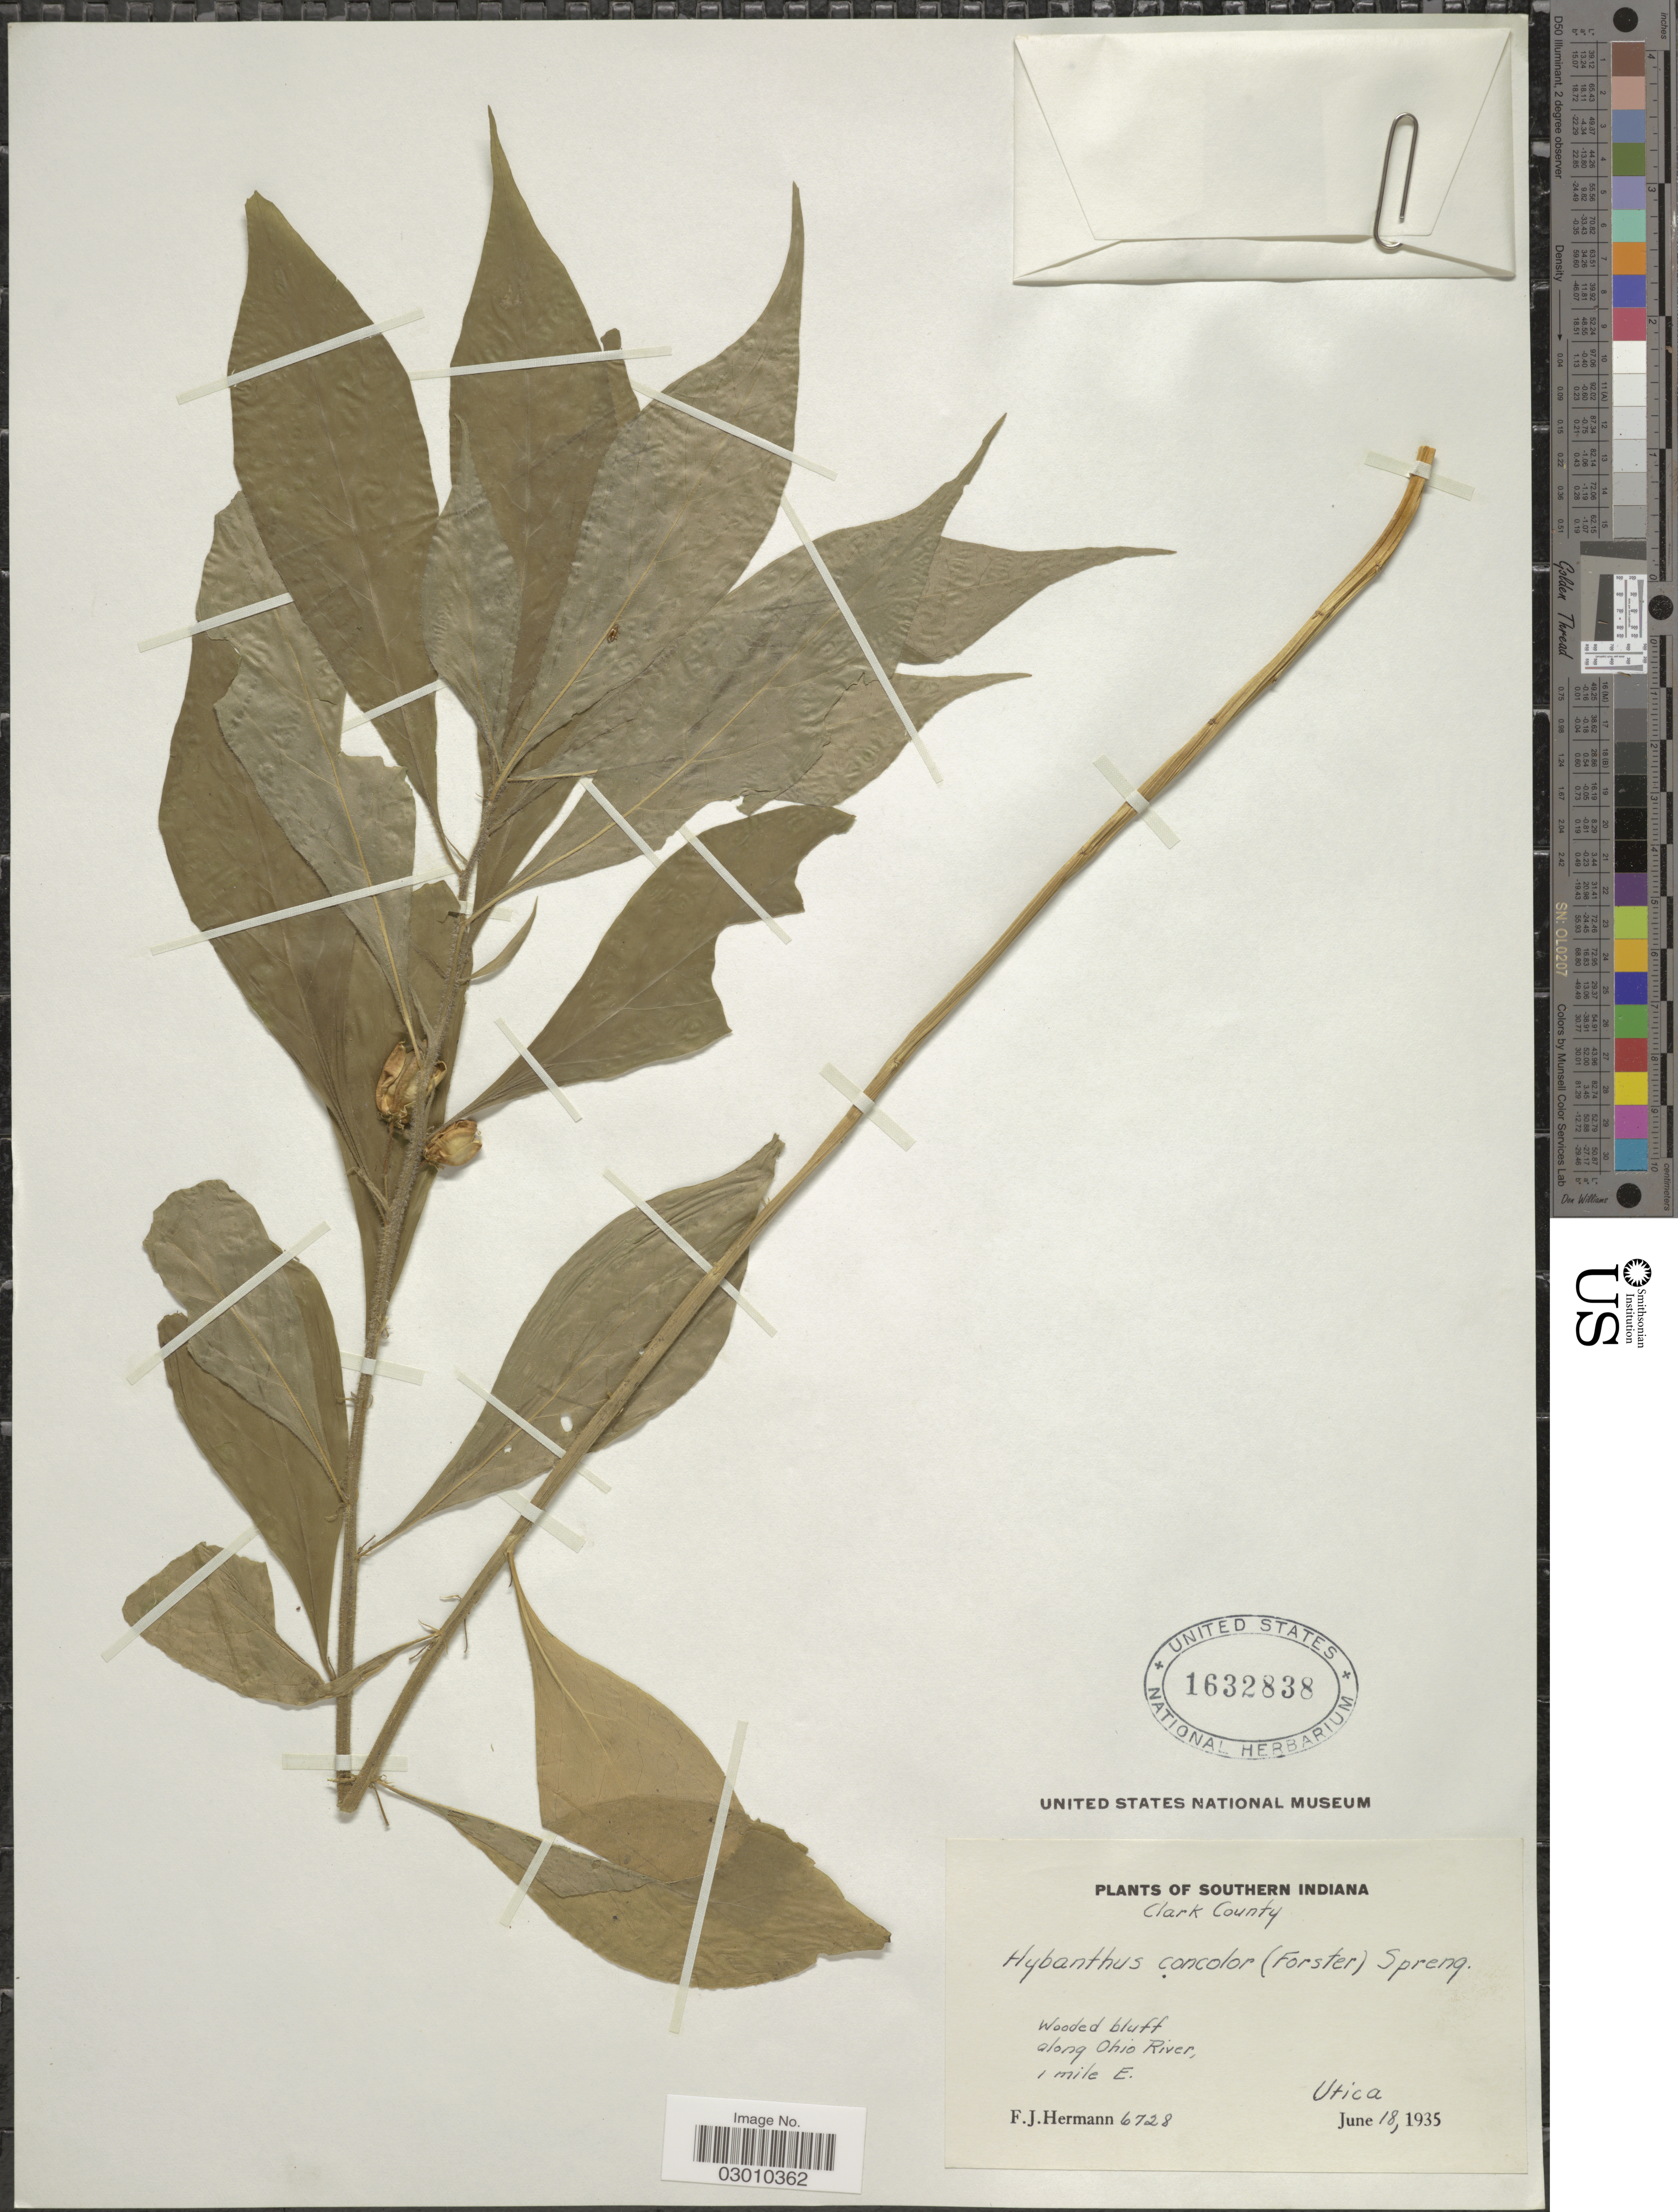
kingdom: Plantae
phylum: Tracheophyta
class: Magnoliopsida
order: Malpighiales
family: Violaceae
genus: Cubelium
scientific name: Cubelium concolor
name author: (T.F. Forst.) Raf. ex Britton & A. Br.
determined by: Strong, Mark T., (BOT), Smithsonian Institution - National Museum of Natural History (UNITED STATES)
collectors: F. J. Hermann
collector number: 6728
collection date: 1935-06-18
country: United States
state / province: Indiana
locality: Clark County. Wooded bluff along Ohio River, 1 mile E. Utica.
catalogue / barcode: US 1632838